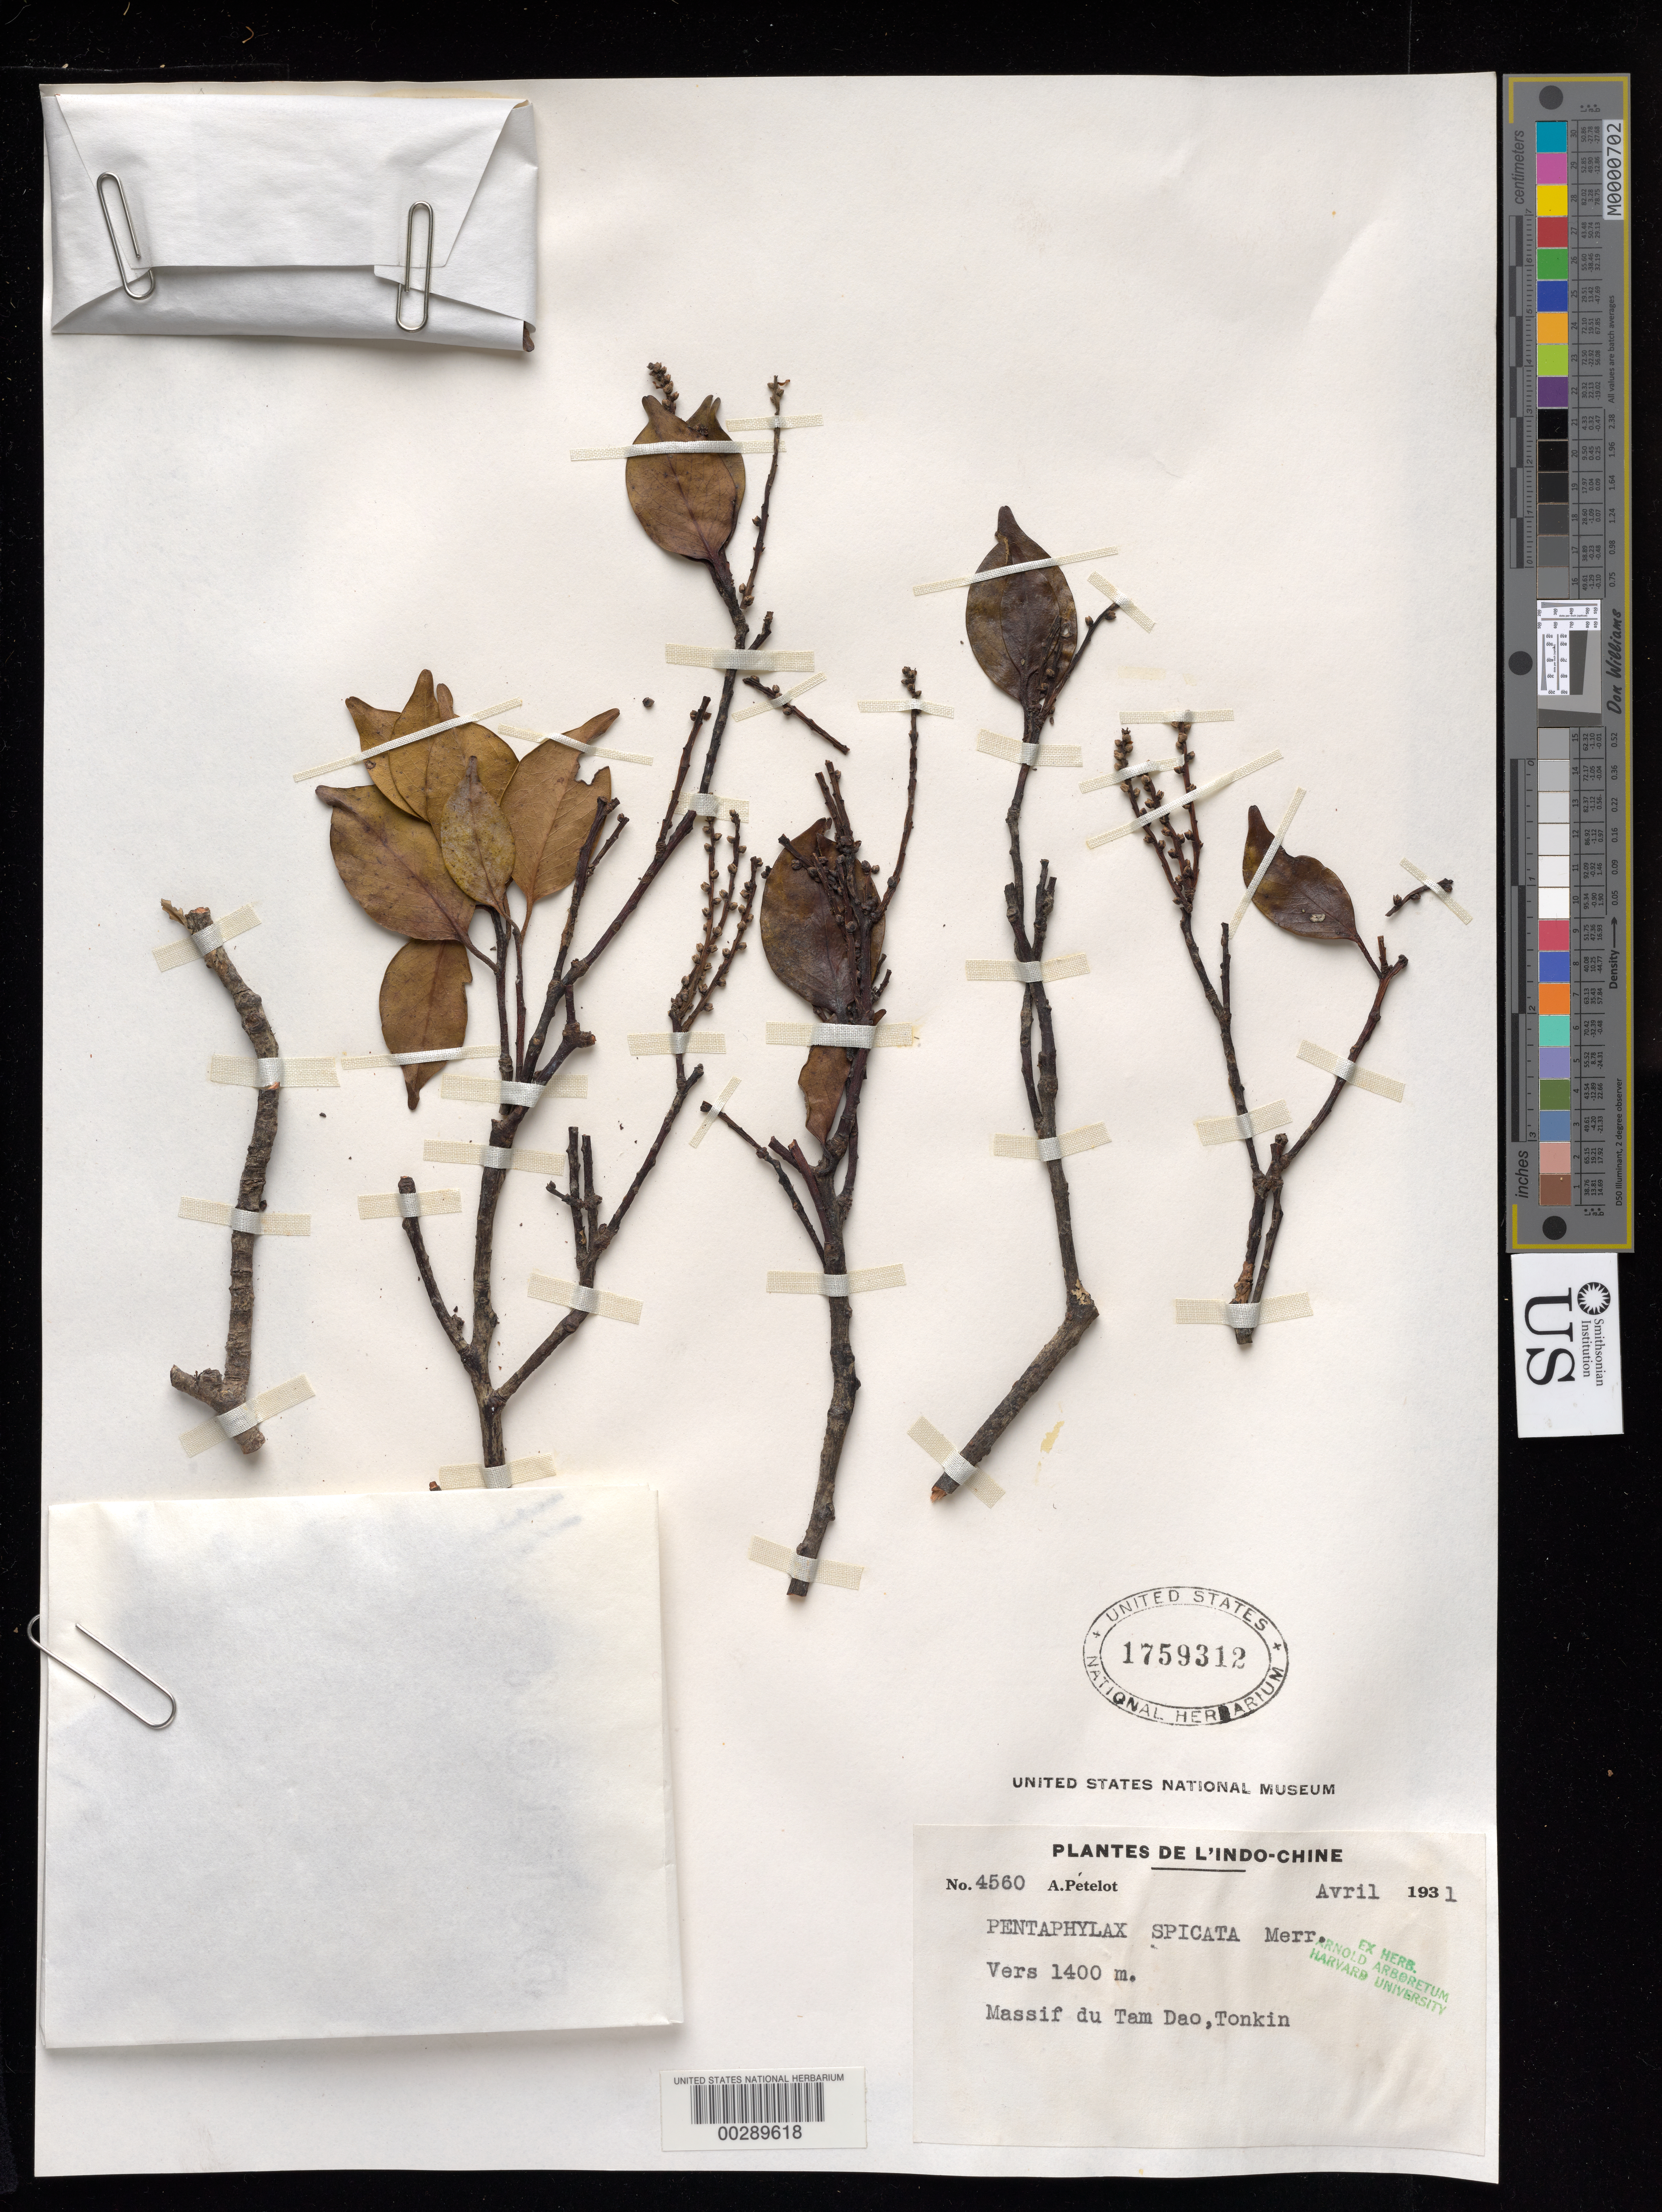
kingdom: Plantae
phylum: Tracheophyta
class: Magnoliopsida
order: Ericales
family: Pentaphylacaceae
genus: Pentaphylax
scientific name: Pentaphylax spicata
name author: Merr.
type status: Syntype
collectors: P. A. Pételot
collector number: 4560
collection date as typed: Apr 1931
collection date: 1931-04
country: Vietnam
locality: Tonkin, massif du tam dao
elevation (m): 1400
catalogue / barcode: US 1759312